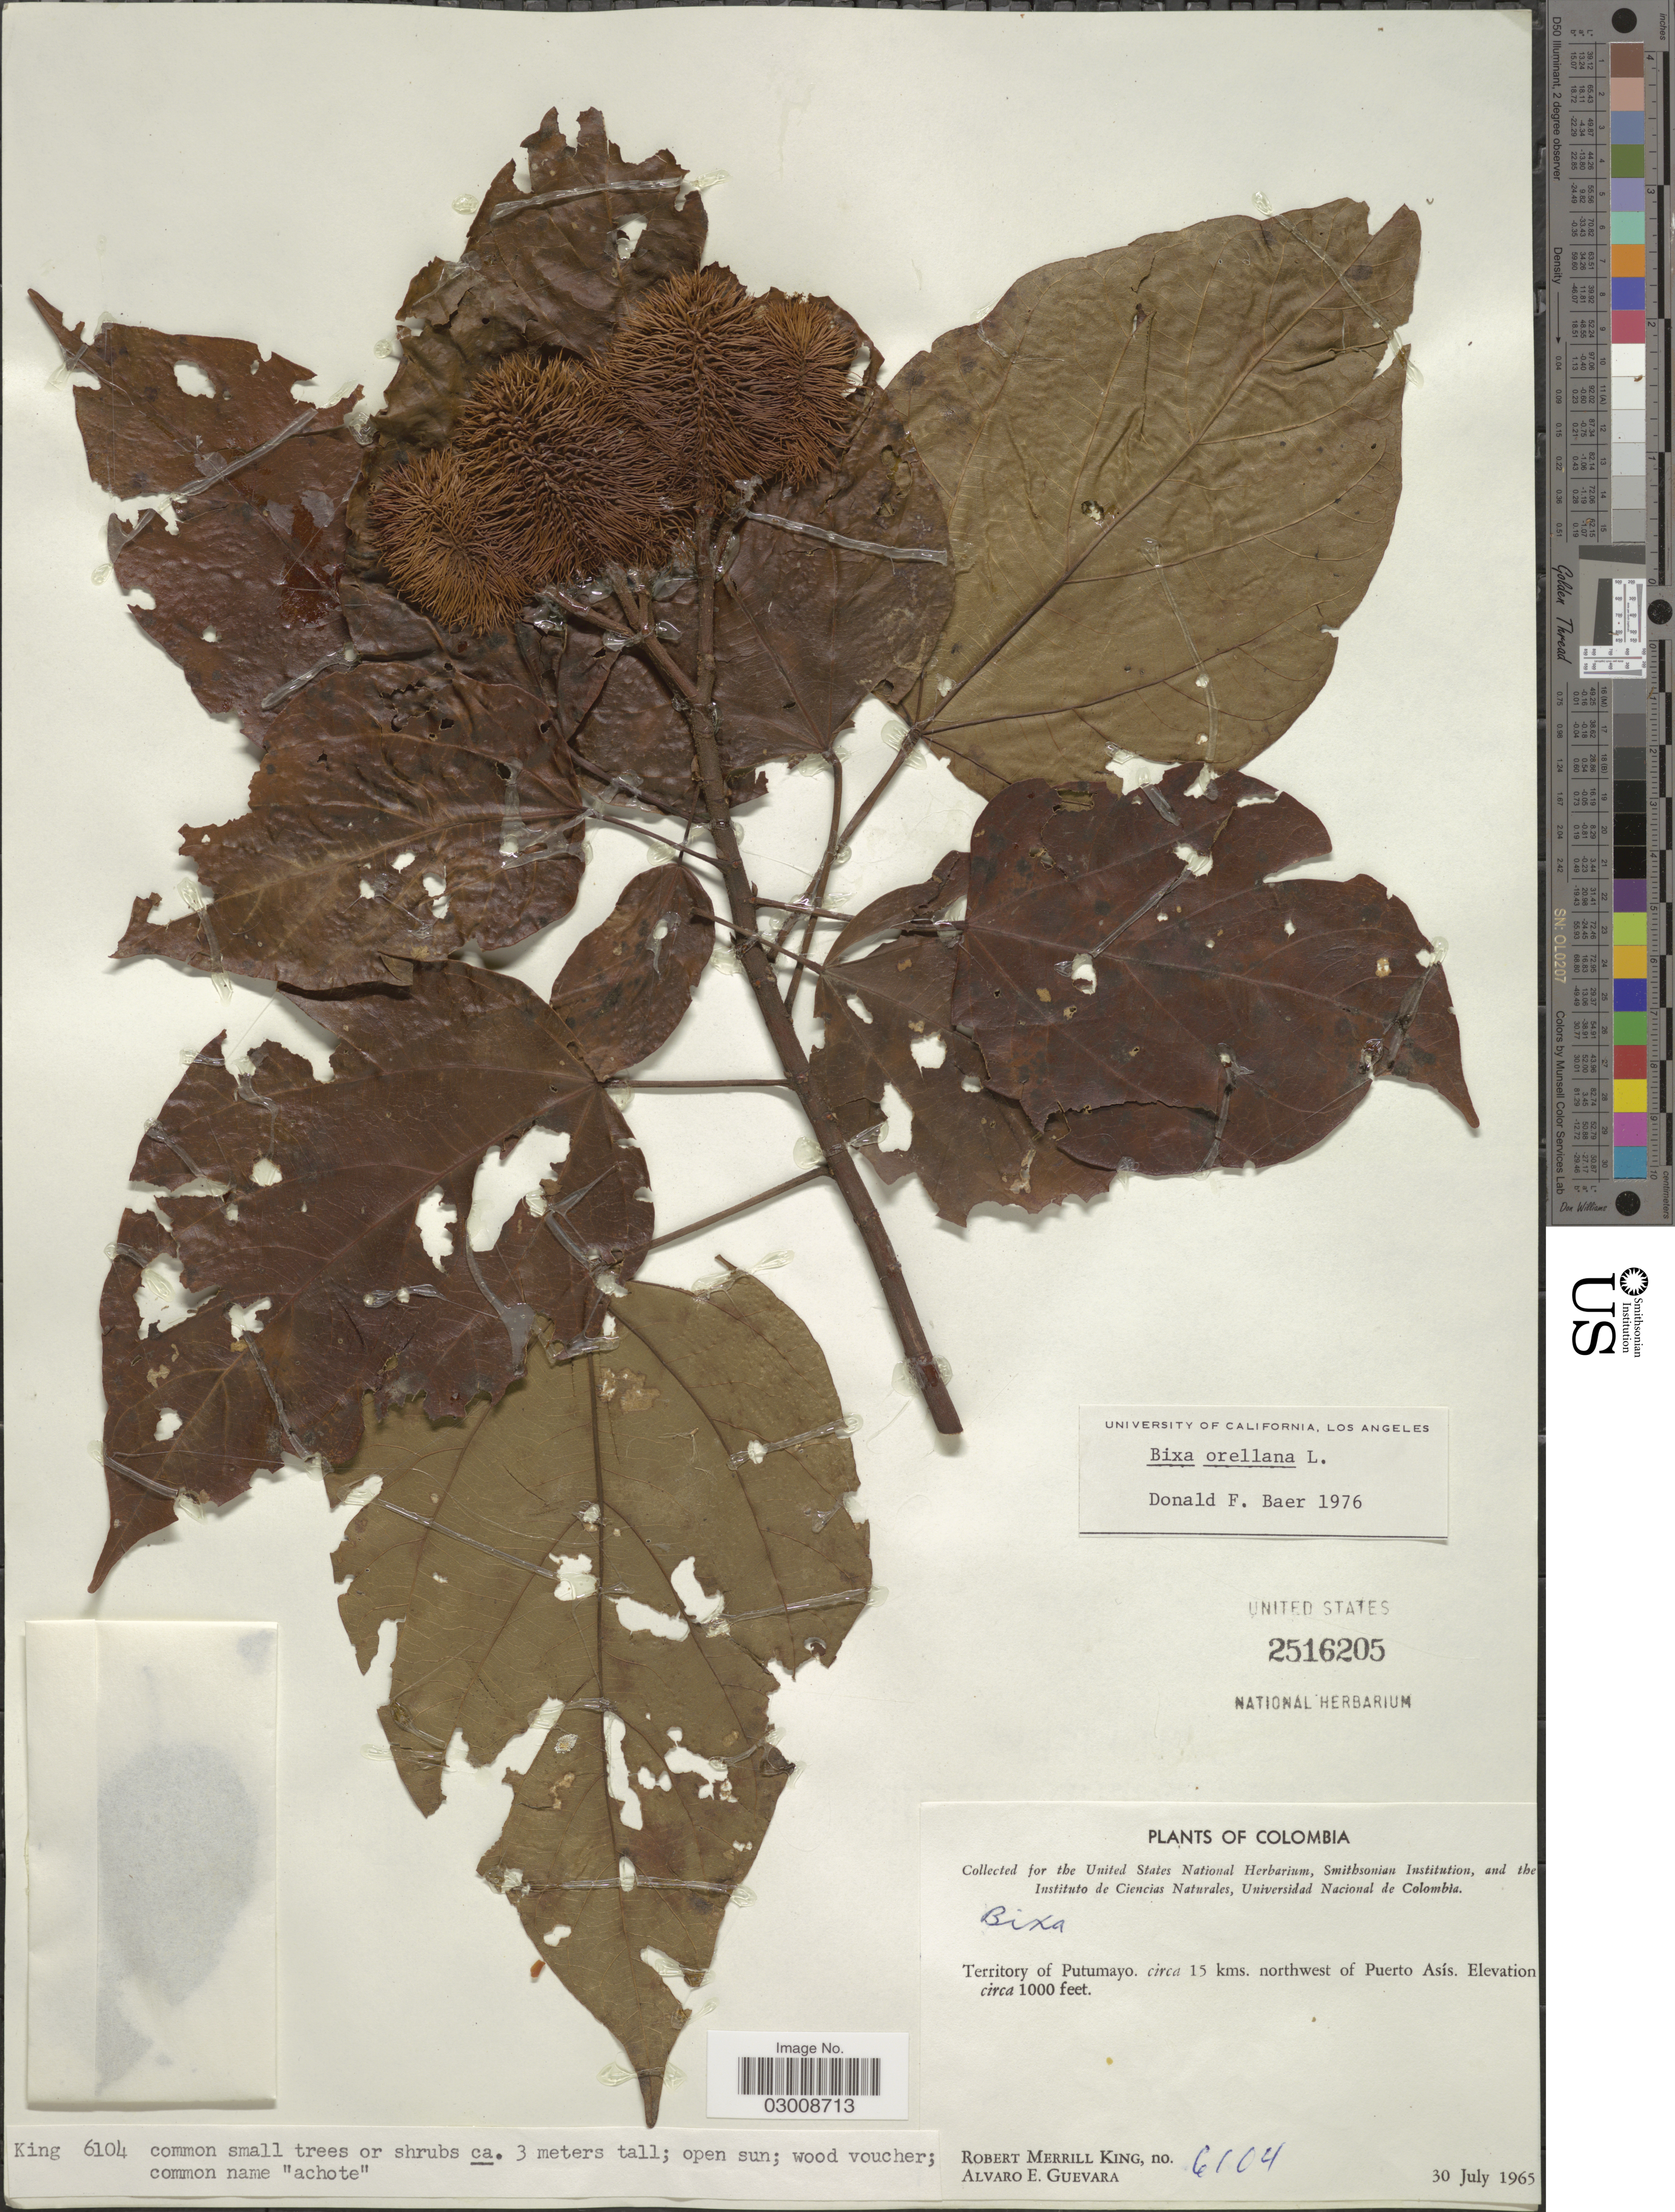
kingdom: Plantae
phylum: Tracheophyta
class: Magnoliopsida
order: Malvales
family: Bixaceae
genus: Bixa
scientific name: Bixa orellana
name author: L.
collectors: R. M. King & A. E. Guevara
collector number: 6104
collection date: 1965-07-30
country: Colombia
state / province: Putumayo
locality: Territory of Putumayo, circa 15 kms. northwest of Puerto Asís.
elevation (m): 305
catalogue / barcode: US 2516205